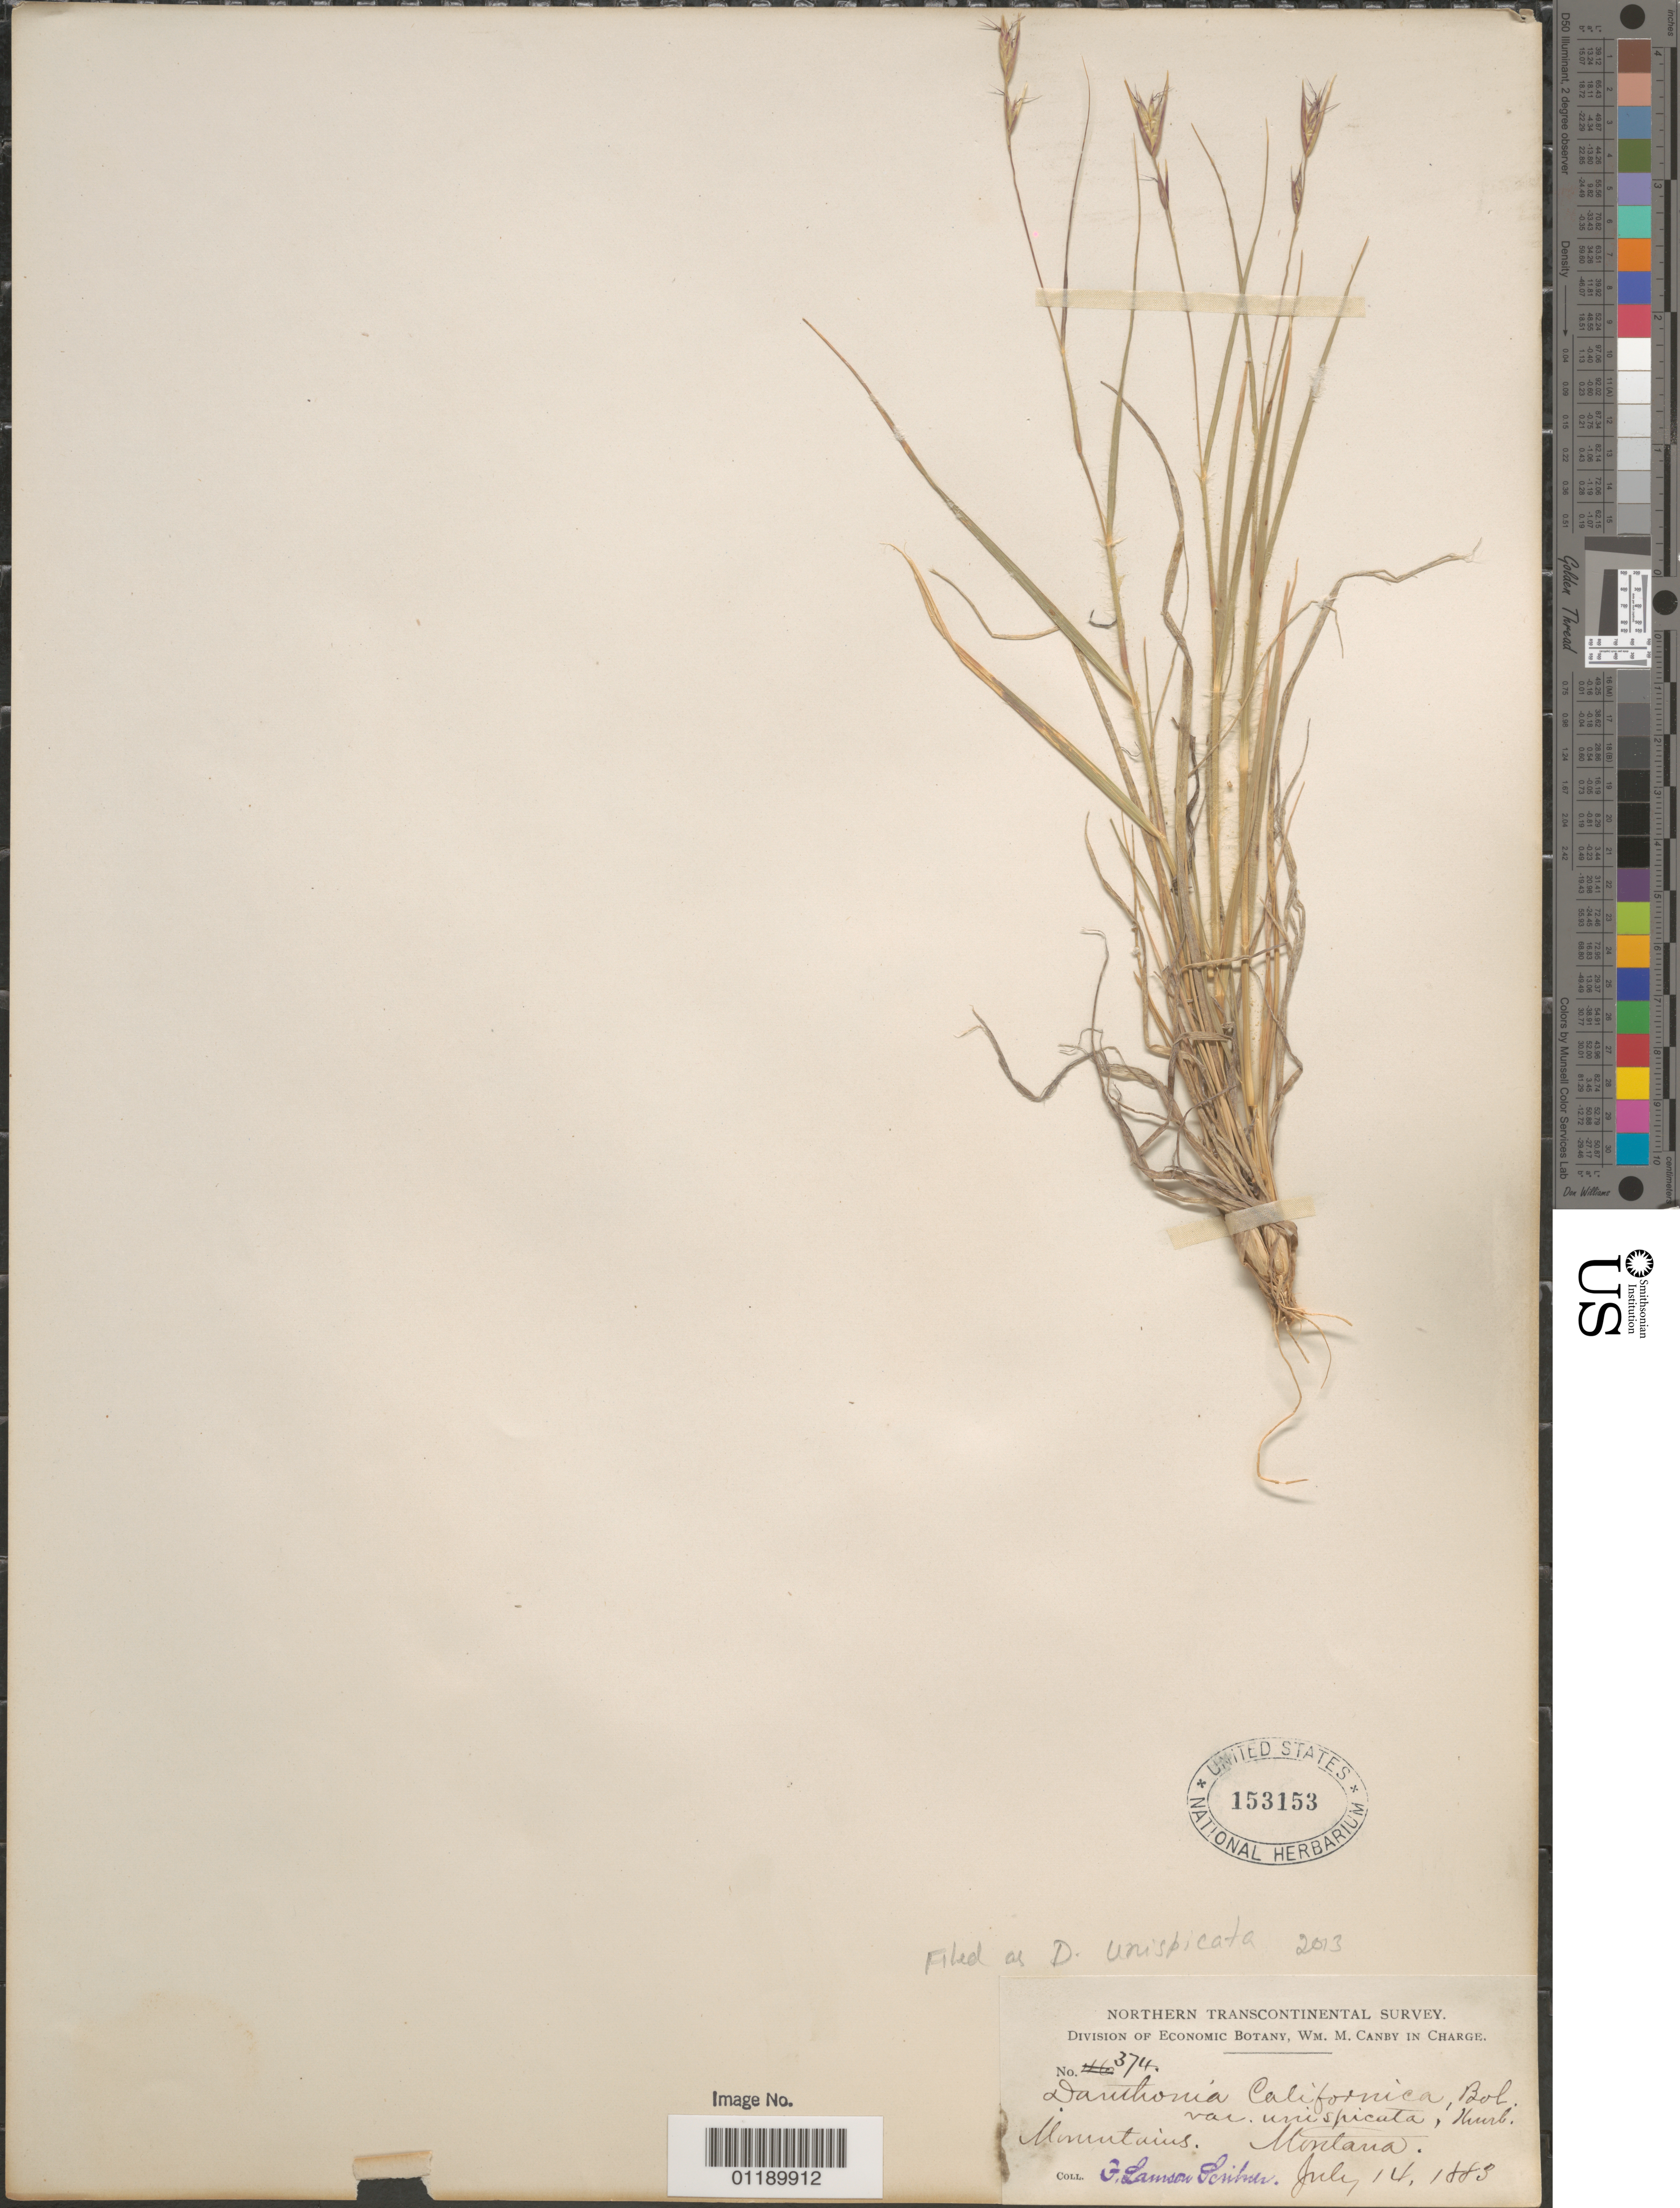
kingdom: Plantae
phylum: Tracheophyta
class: Liliopsida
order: Poales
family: Poaceae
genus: Danthonia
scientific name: Danthonia unispicata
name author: (Thurb.) Munro ex Macoun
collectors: F. L. Scribner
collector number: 374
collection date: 1883-07-14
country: United States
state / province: Montana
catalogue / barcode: US 153153